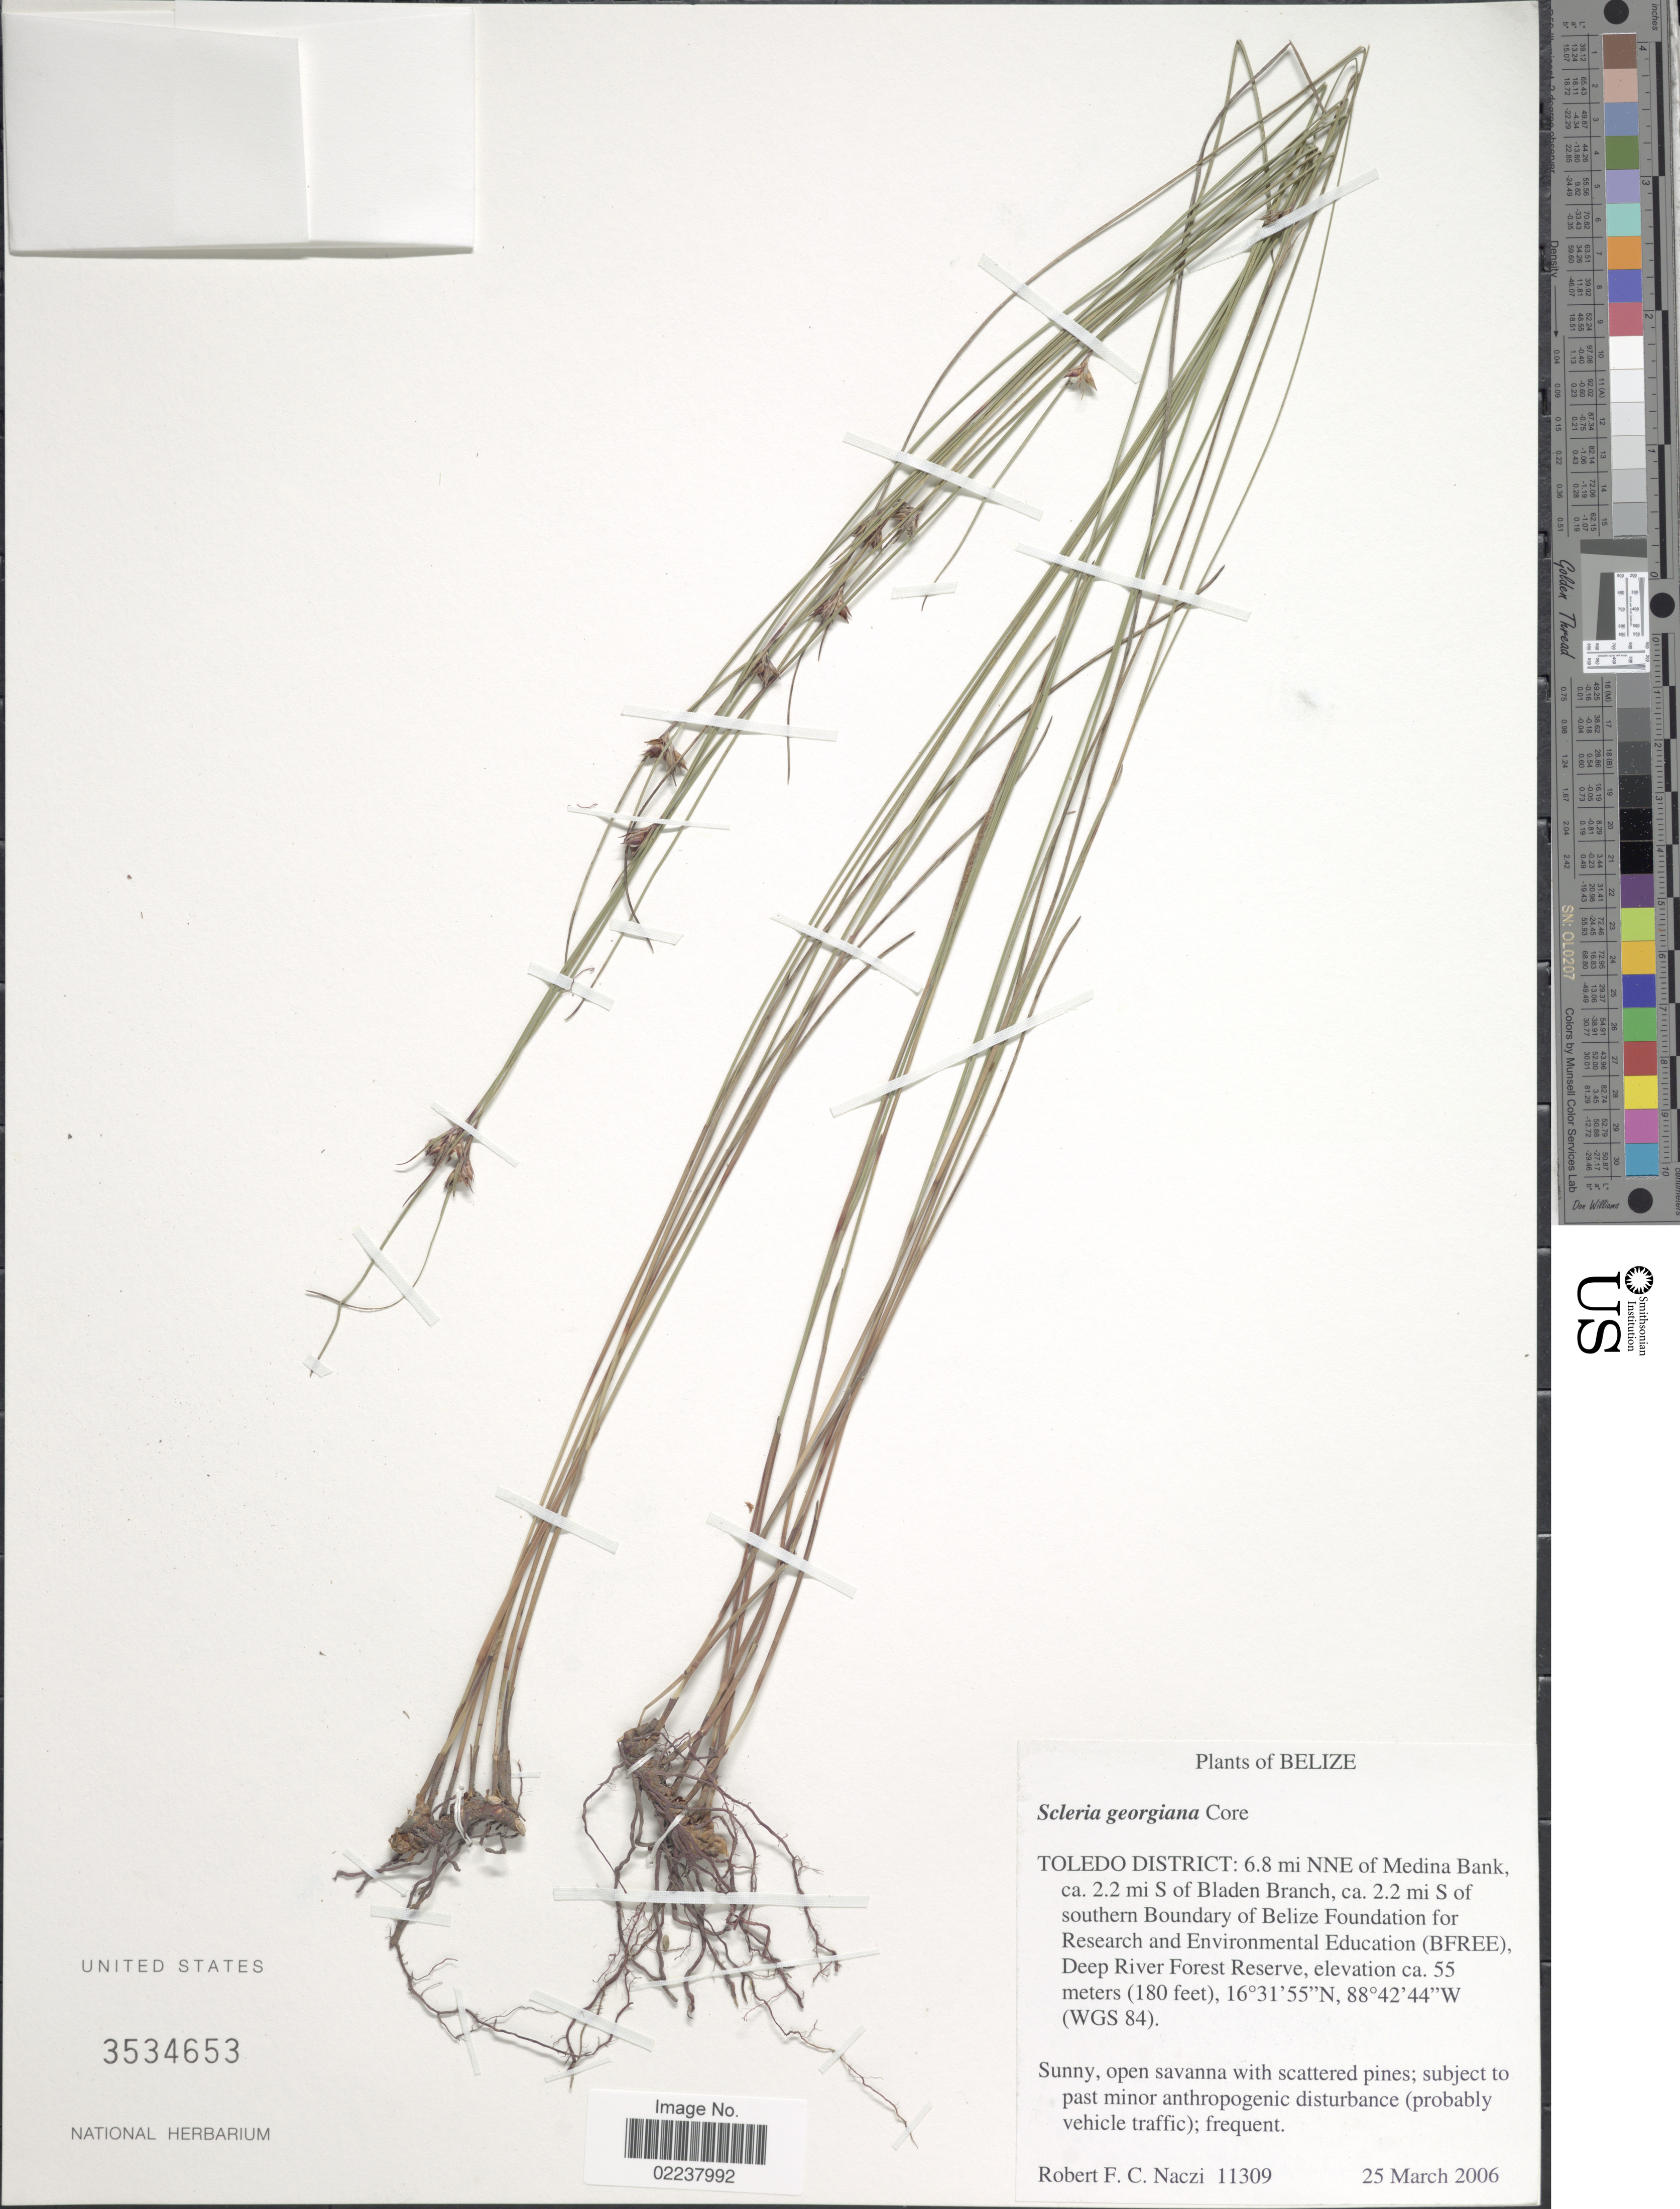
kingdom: Plantae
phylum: Tracheophyta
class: Liliopsida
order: Poales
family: Cyperaceae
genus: Scleria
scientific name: Scleria georgiana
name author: Core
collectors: R. F. C. Naczi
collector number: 11309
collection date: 2006-03-25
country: Belize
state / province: Toledo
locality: Toledo District: 6.8 mi NNE of Medina Bank, ca. 2.2 mi S of Bladen Branch, ca. 2.2 mi S of southern Boundary of Belize Foundation for Research and Enviromental Education (BFREE), Deep River Forest Reserve (WGS 84)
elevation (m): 55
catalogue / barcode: US 3534653